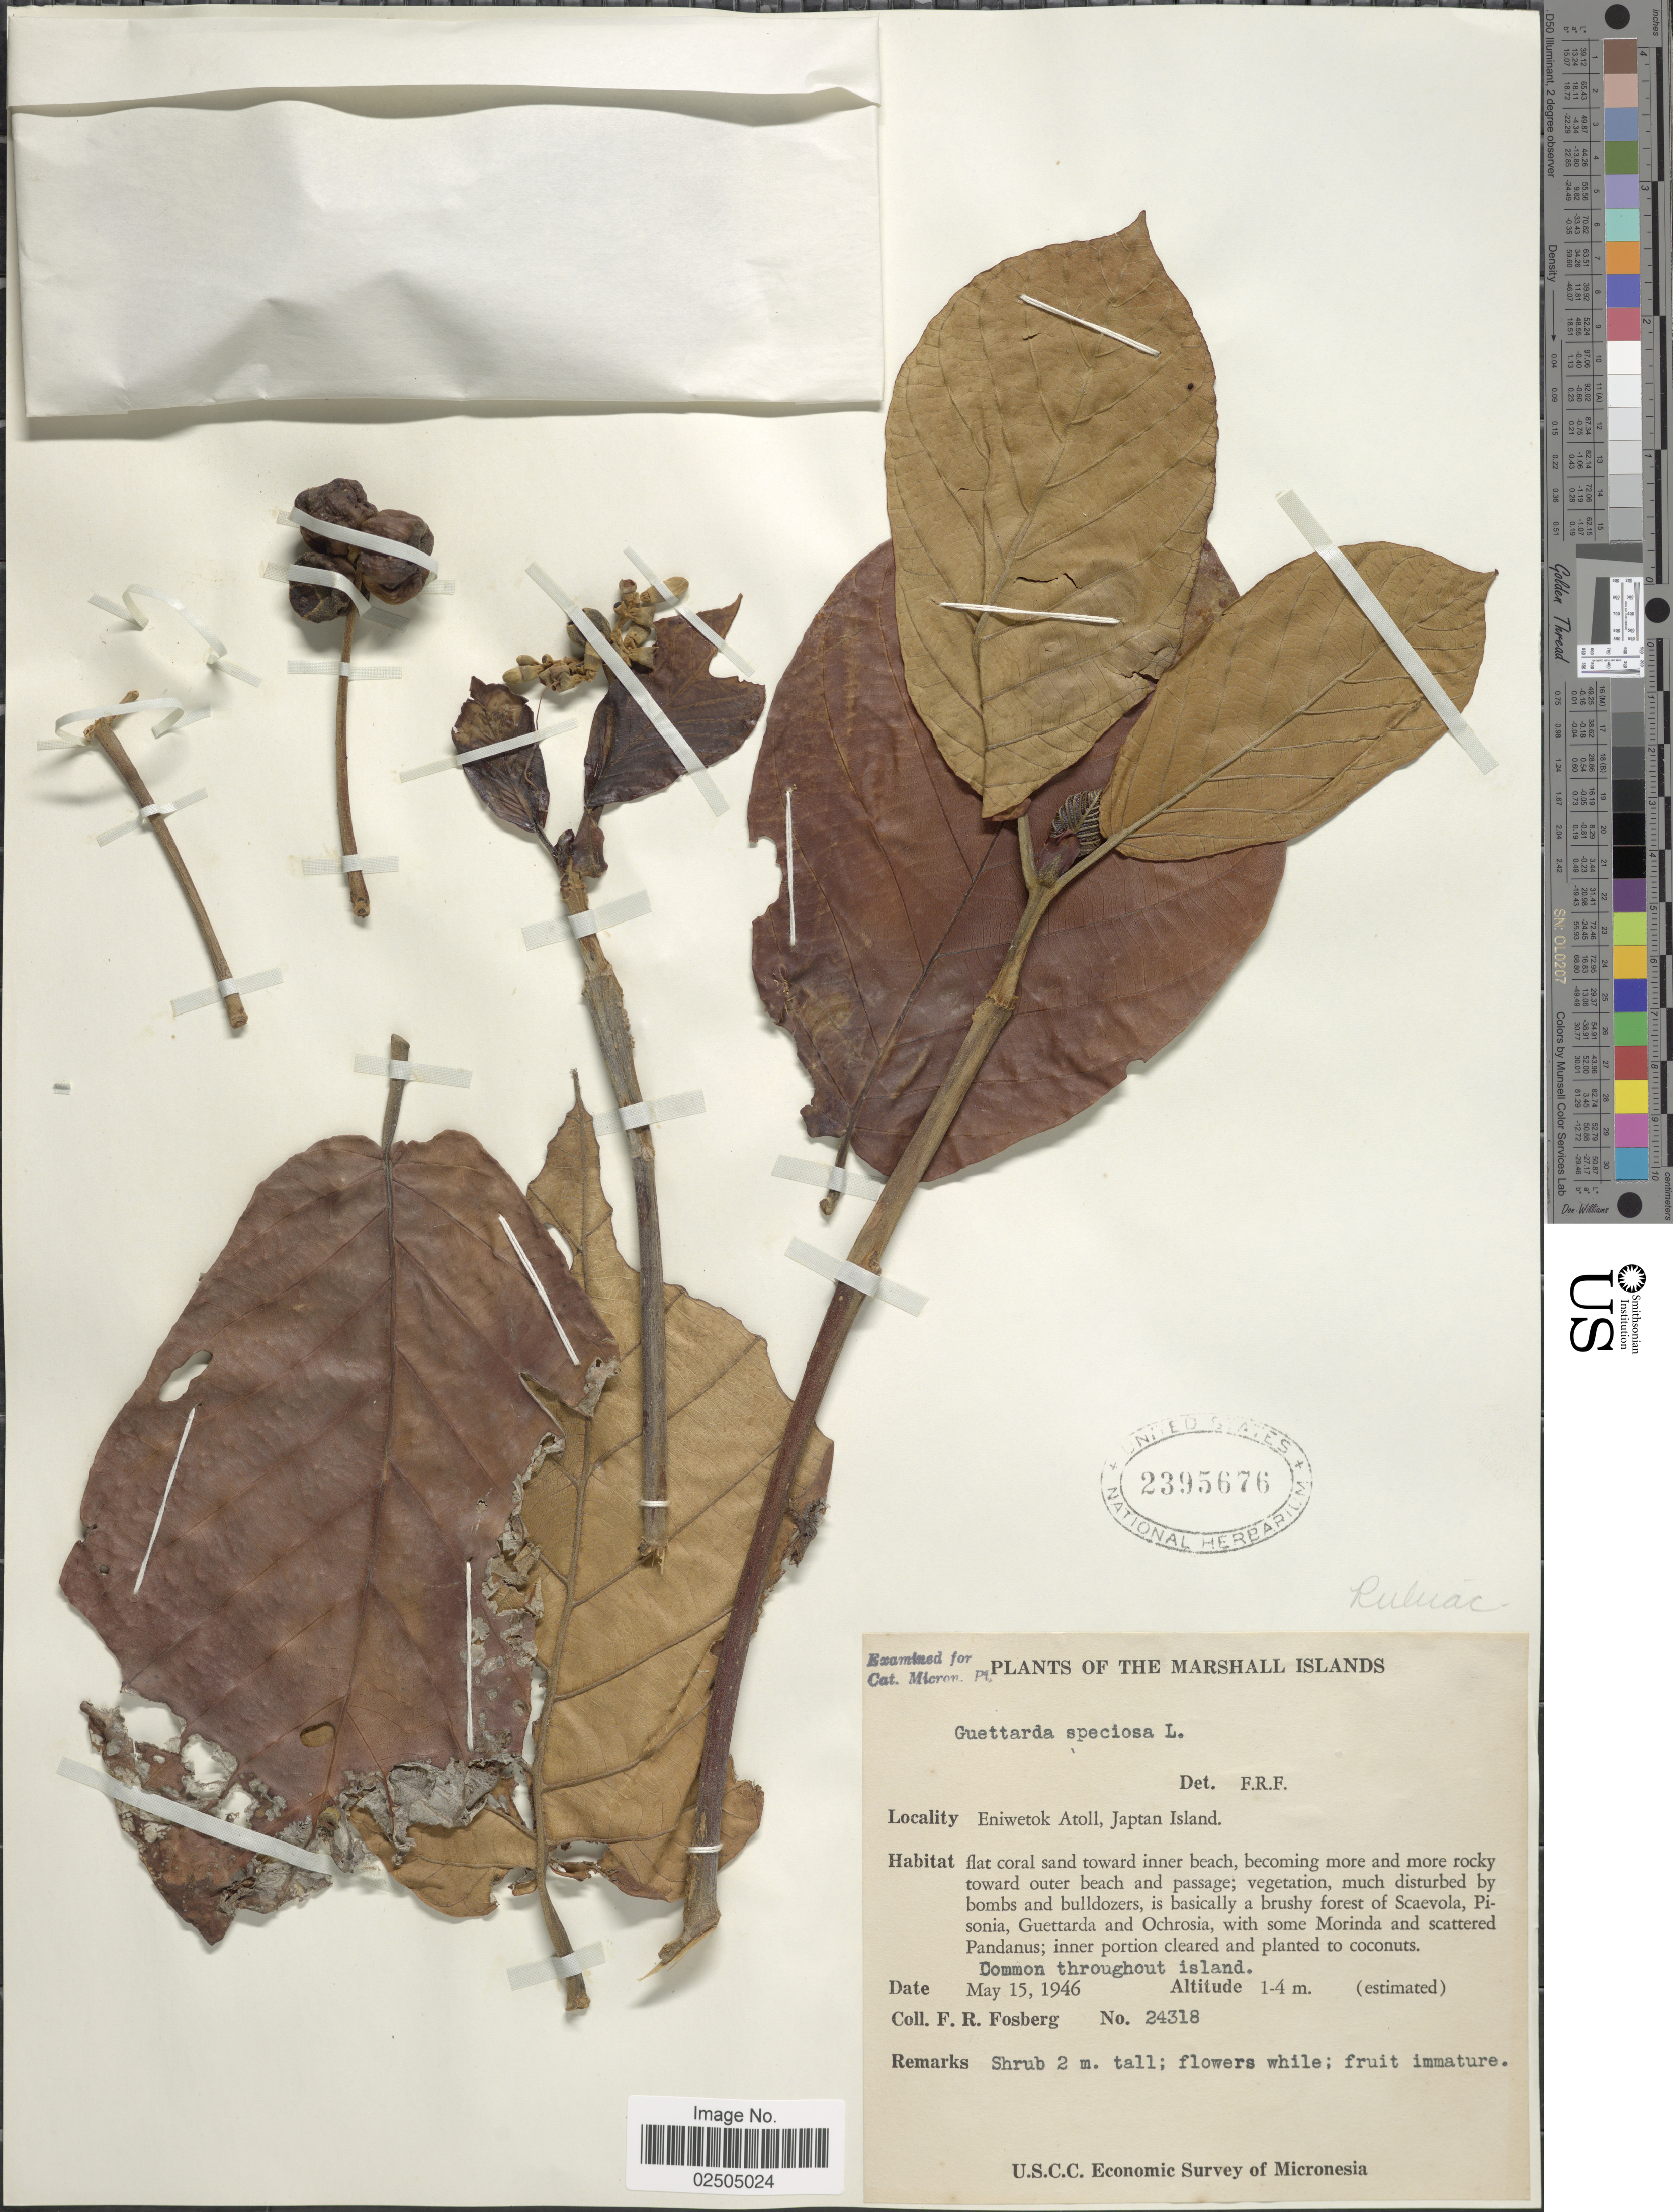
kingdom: Plantae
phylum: Tracheophyta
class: Magnoliopsida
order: Gentianales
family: Rubiaceae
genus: Guettarda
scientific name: Guettarda speciosa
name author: L.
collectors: F. R. Fosberg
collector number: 24318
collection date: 1946-05-15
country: Marshall Islands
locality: The Marshall Islands, Eniwetok Atoll, Japtan Island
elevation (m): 1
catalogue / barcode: US 2395676